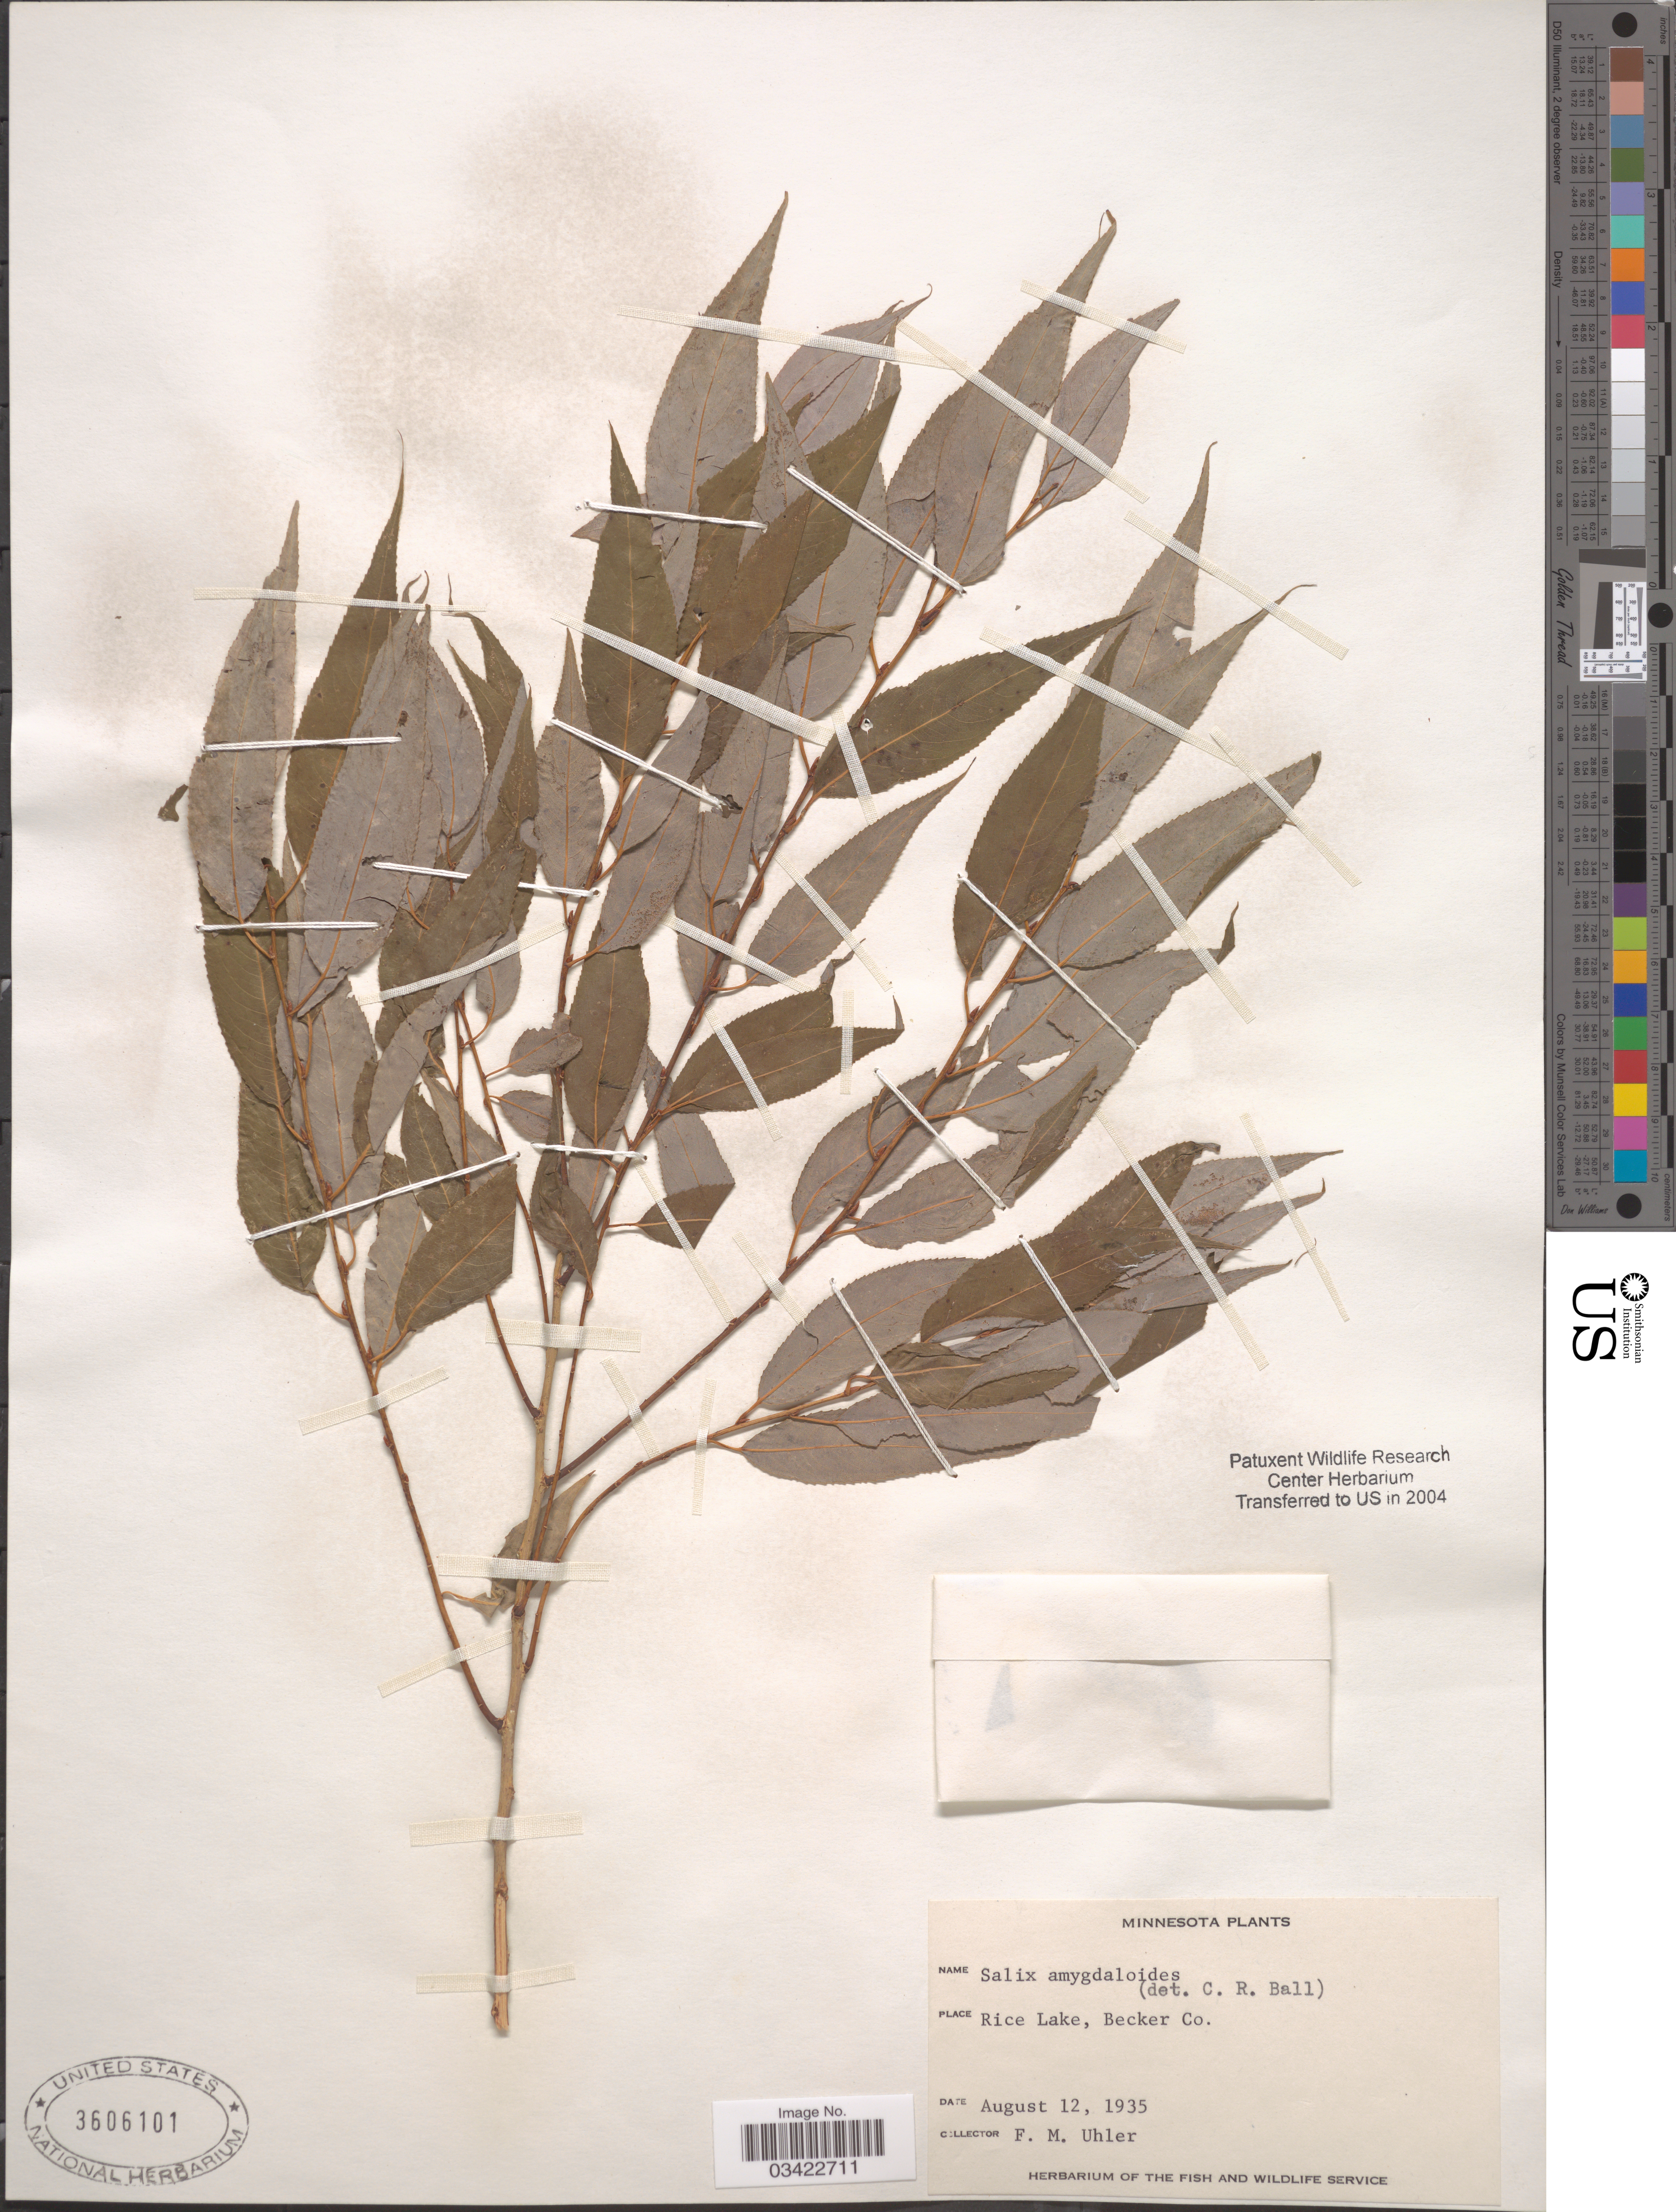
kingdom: Plantae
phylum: Tracheophyta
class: Magnoliopsida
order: Malpighiales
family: Salicaceae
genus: Salix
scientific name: Salix amygdaloides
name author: Andersson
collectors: F. M. Uhler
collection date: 1935-08-12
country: United States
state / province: Minnesota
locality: Rice Lake, Becker Co.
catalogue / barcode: US 3606101